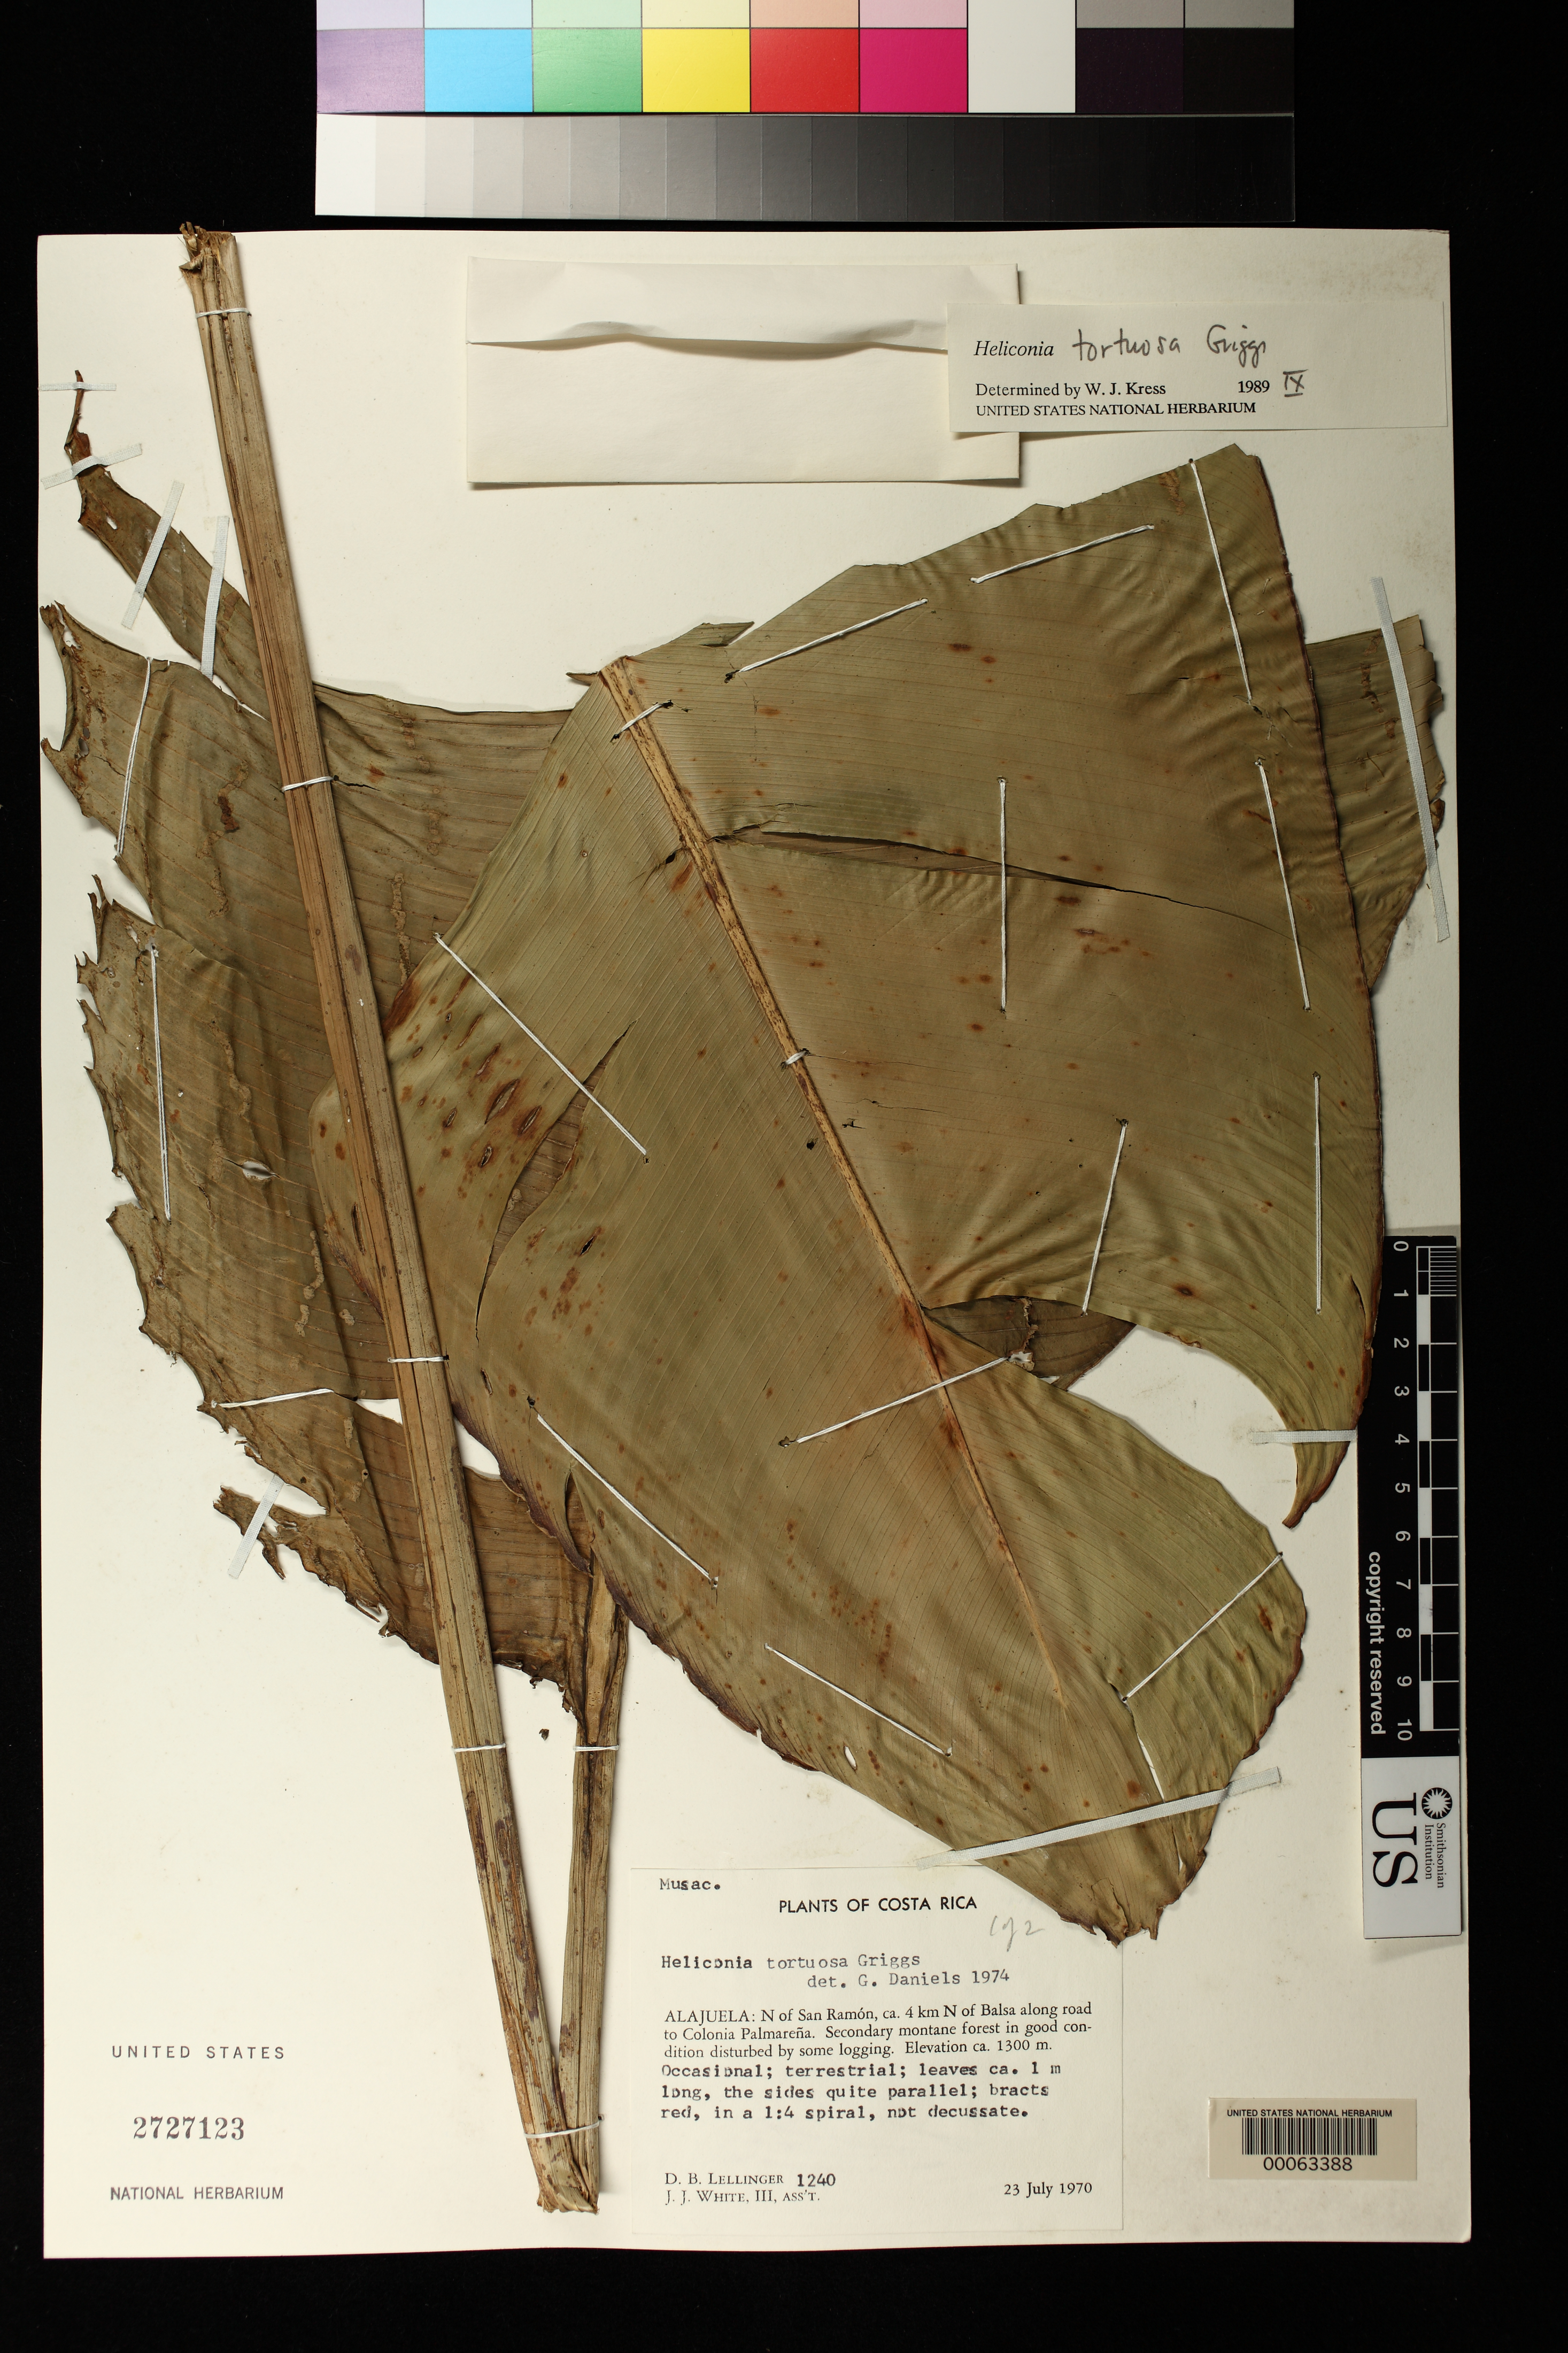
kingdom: Plantae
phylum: Tracheophyta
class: Liliopsida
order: Zingiberales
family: Heliconiaceae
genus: Heliconia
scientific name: Heliconia tortuosa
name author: R.F. Griggs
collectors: D. B. Lellinger & J. J. White III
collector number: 1240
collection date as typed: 23 Jul 1970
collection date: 1970-07-23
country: Costa Rica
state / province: Alajuela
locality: N of San Ramon, ca 4 km N of Balsa along road to Colonia Palmarena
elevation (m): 1300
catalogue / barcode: US 2727123